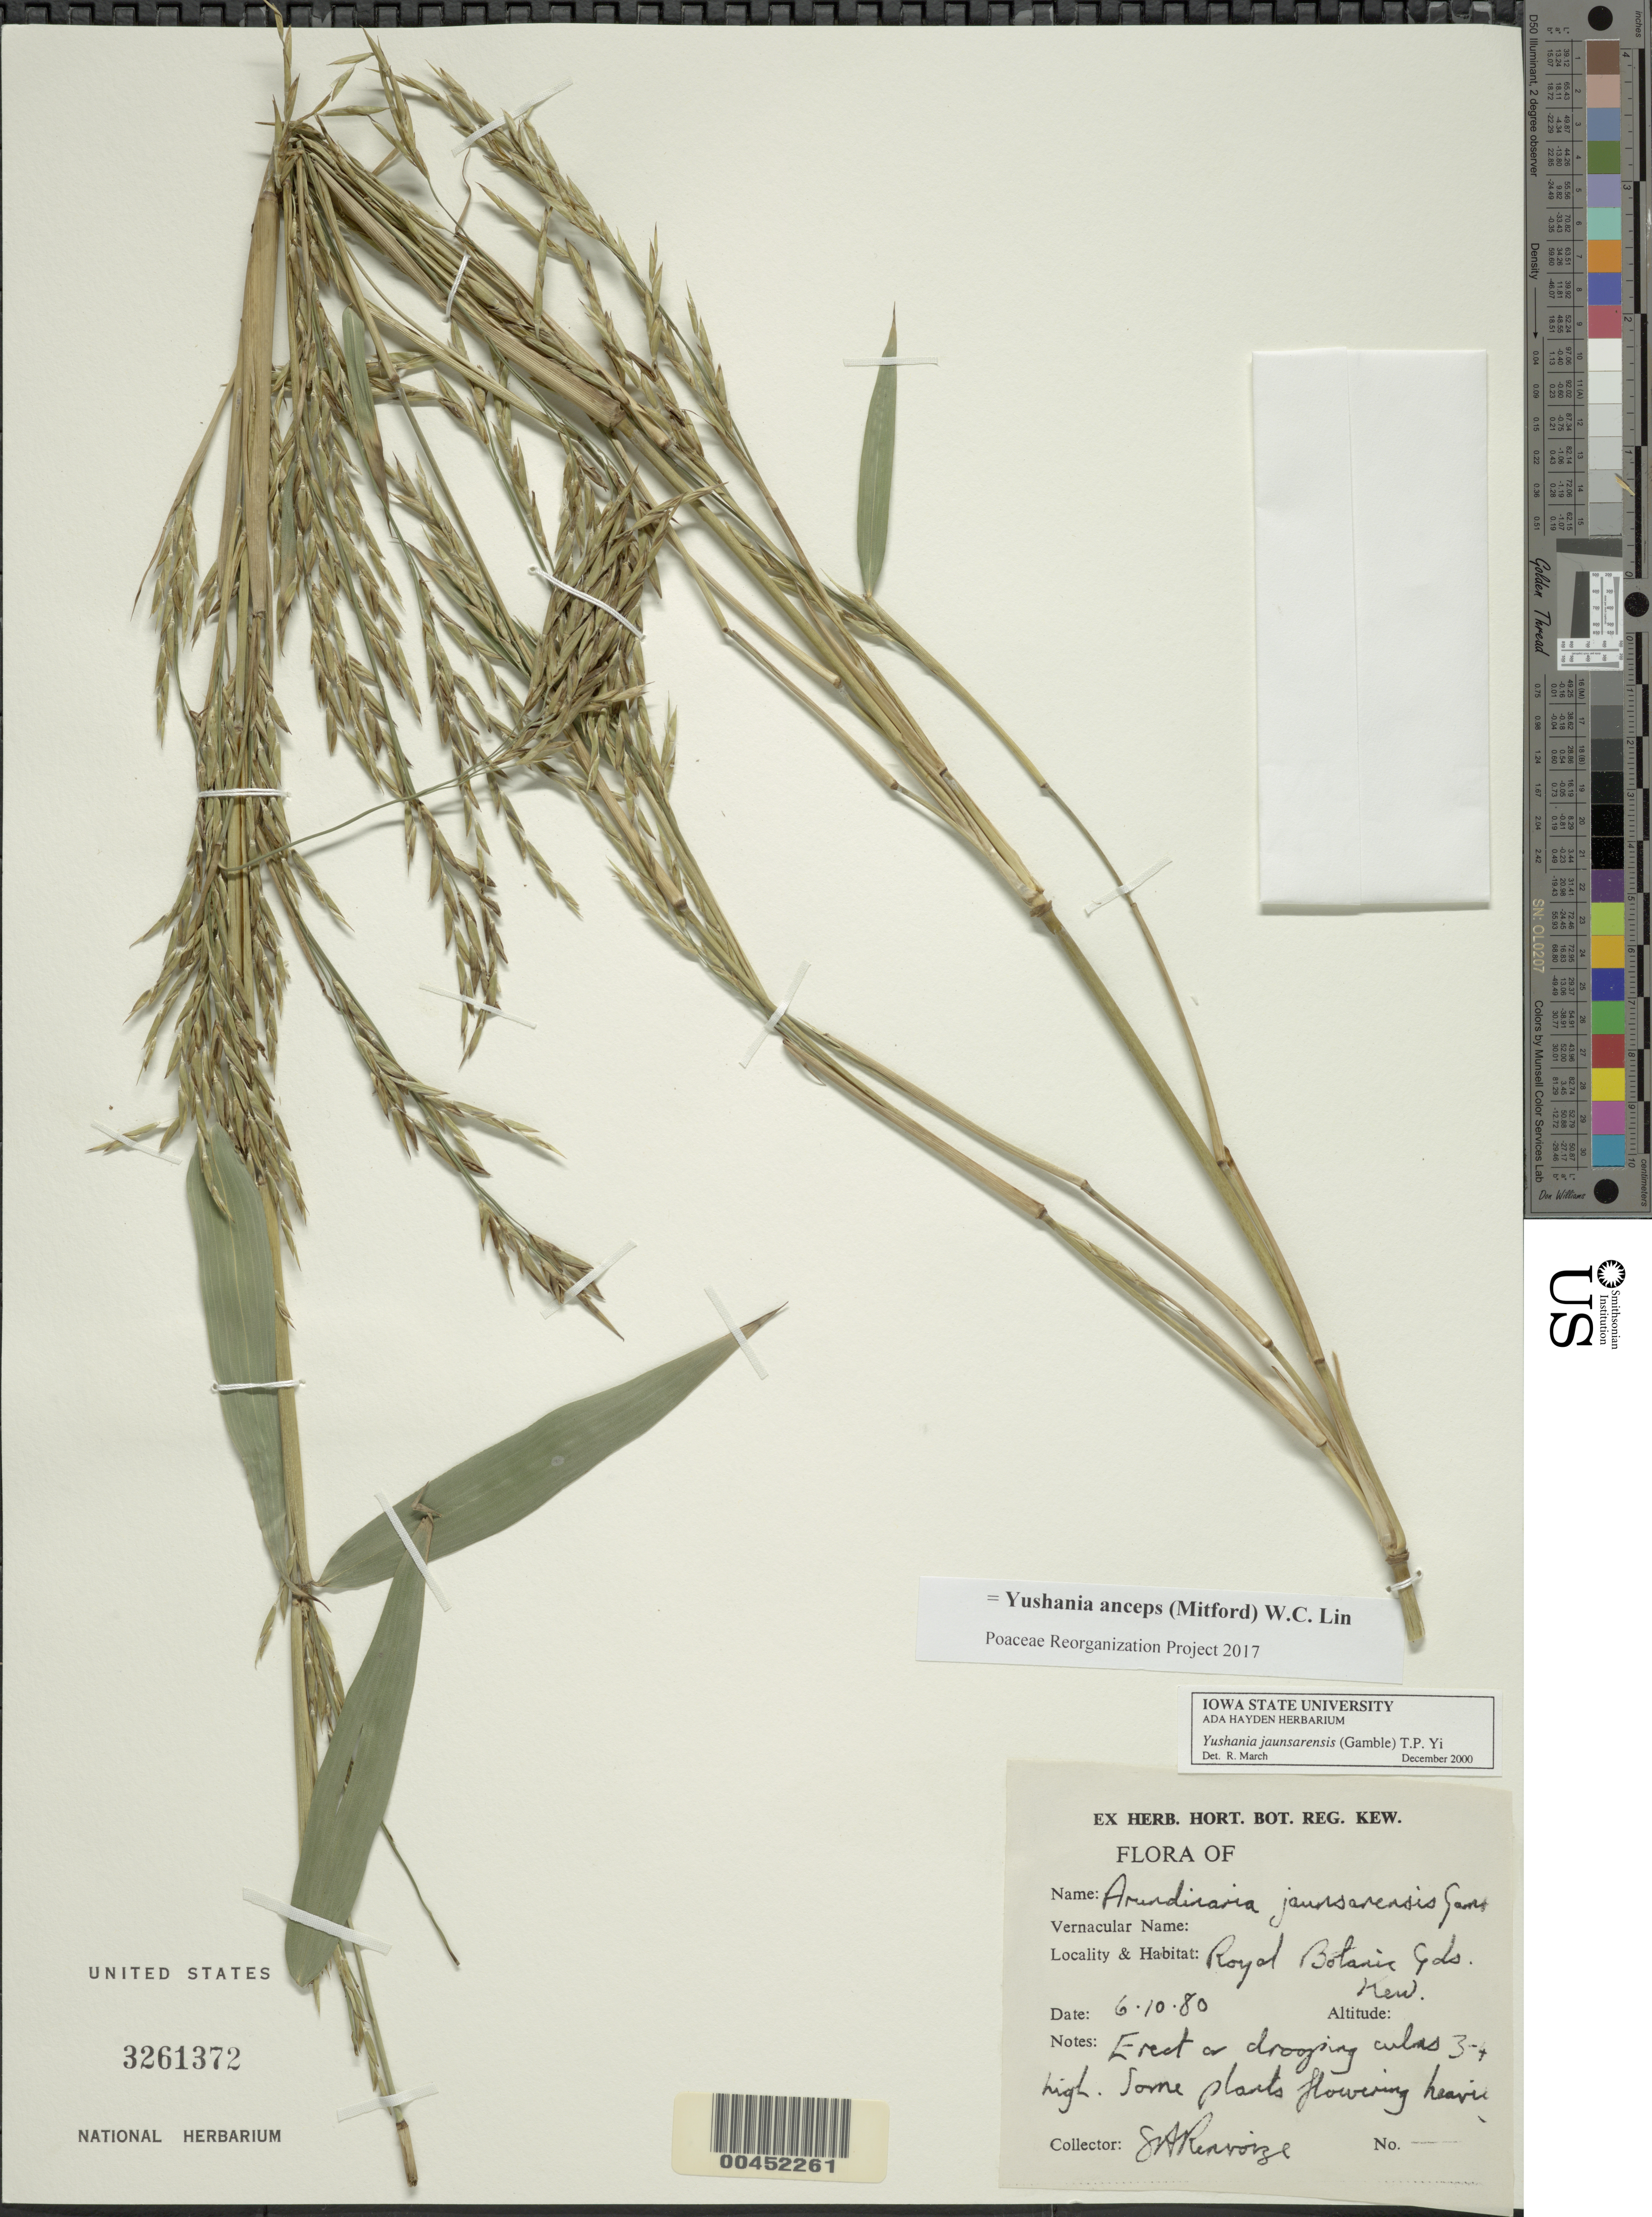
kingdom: Plantae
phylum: Tracheophyta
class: Liliopsida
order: Poales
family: Poaceae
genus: Yushania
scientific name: Yushania anceps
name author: (Mitford) W.C. Lin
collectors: S. A. Renvoize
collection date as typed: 06 Oct 1980 or 10 Jun 1980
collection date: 1980-06-10 or 1980-10-06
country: United Kingdom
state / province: England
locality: Royal Botanic Gardens, Kew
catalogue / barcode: US 3261372